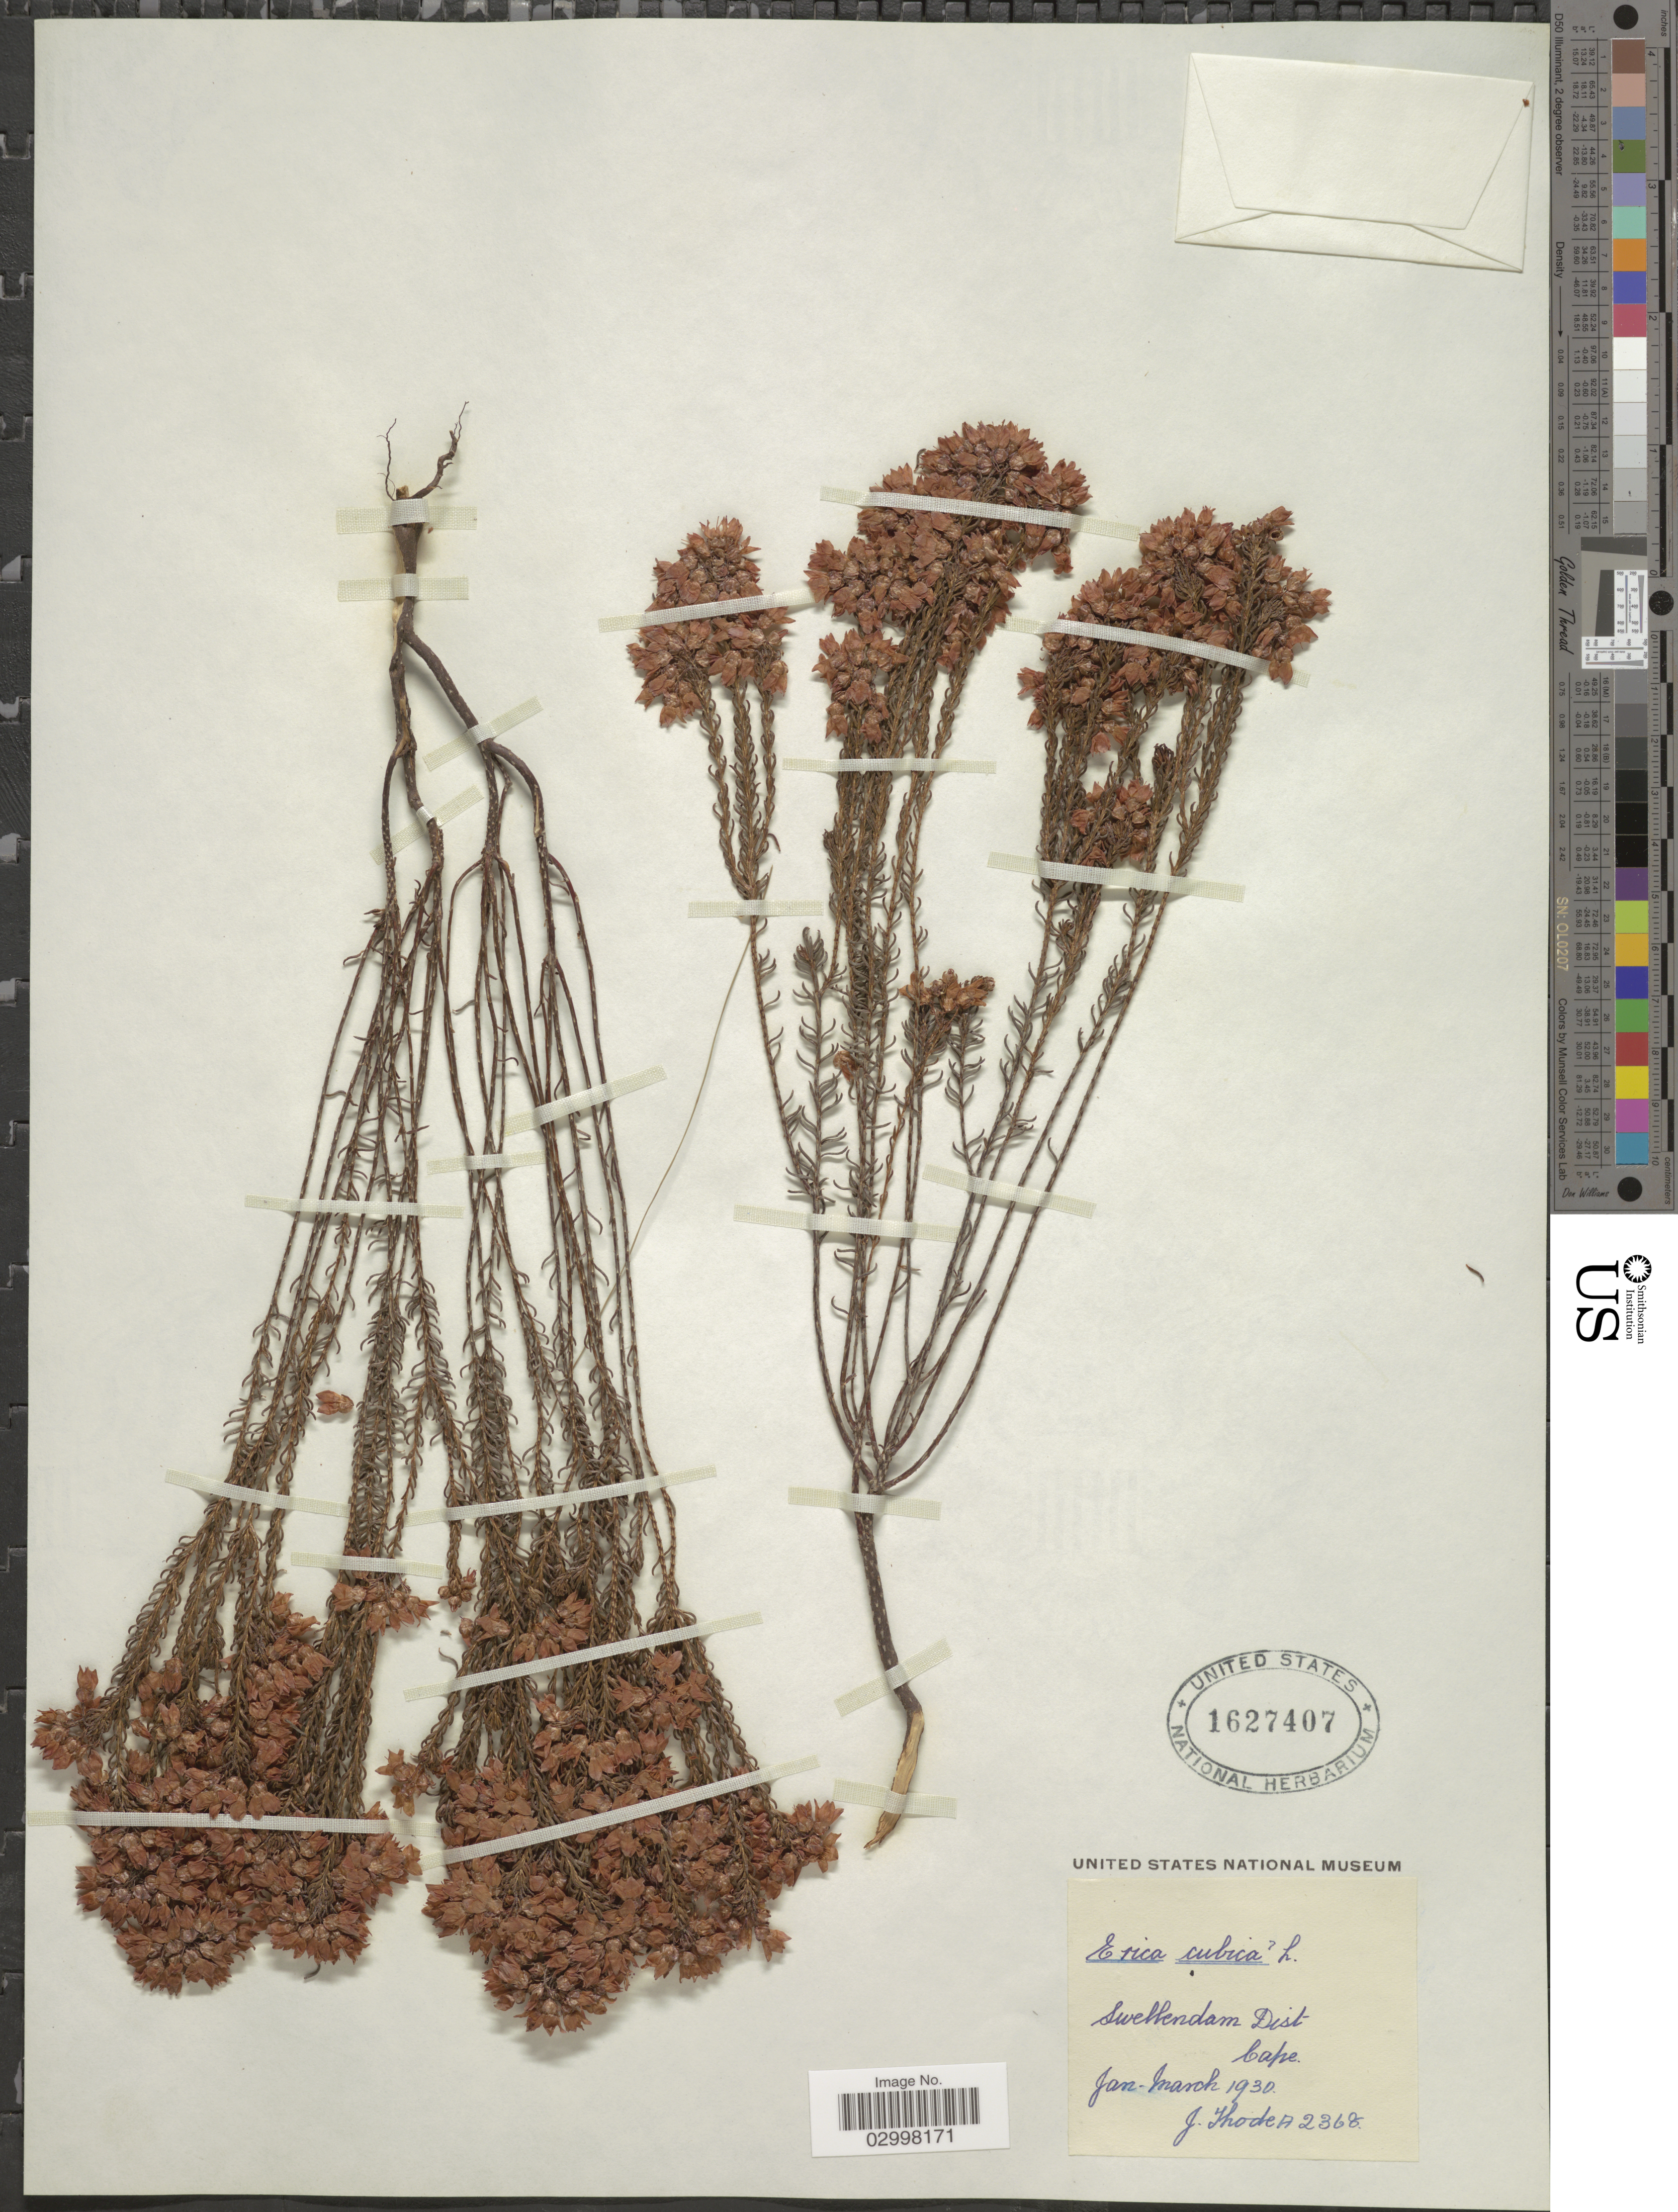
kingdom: Plantae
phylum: Tracheophyta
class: Magnoliopsida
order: Ericales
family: Ericaceae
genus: Erica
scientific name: Erica cubica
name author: L.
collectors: J. Thode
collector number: A2368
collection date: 1930-01/1930-03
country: South Africa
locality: Swellendam Dist. Cape.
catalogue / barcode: US 1627407